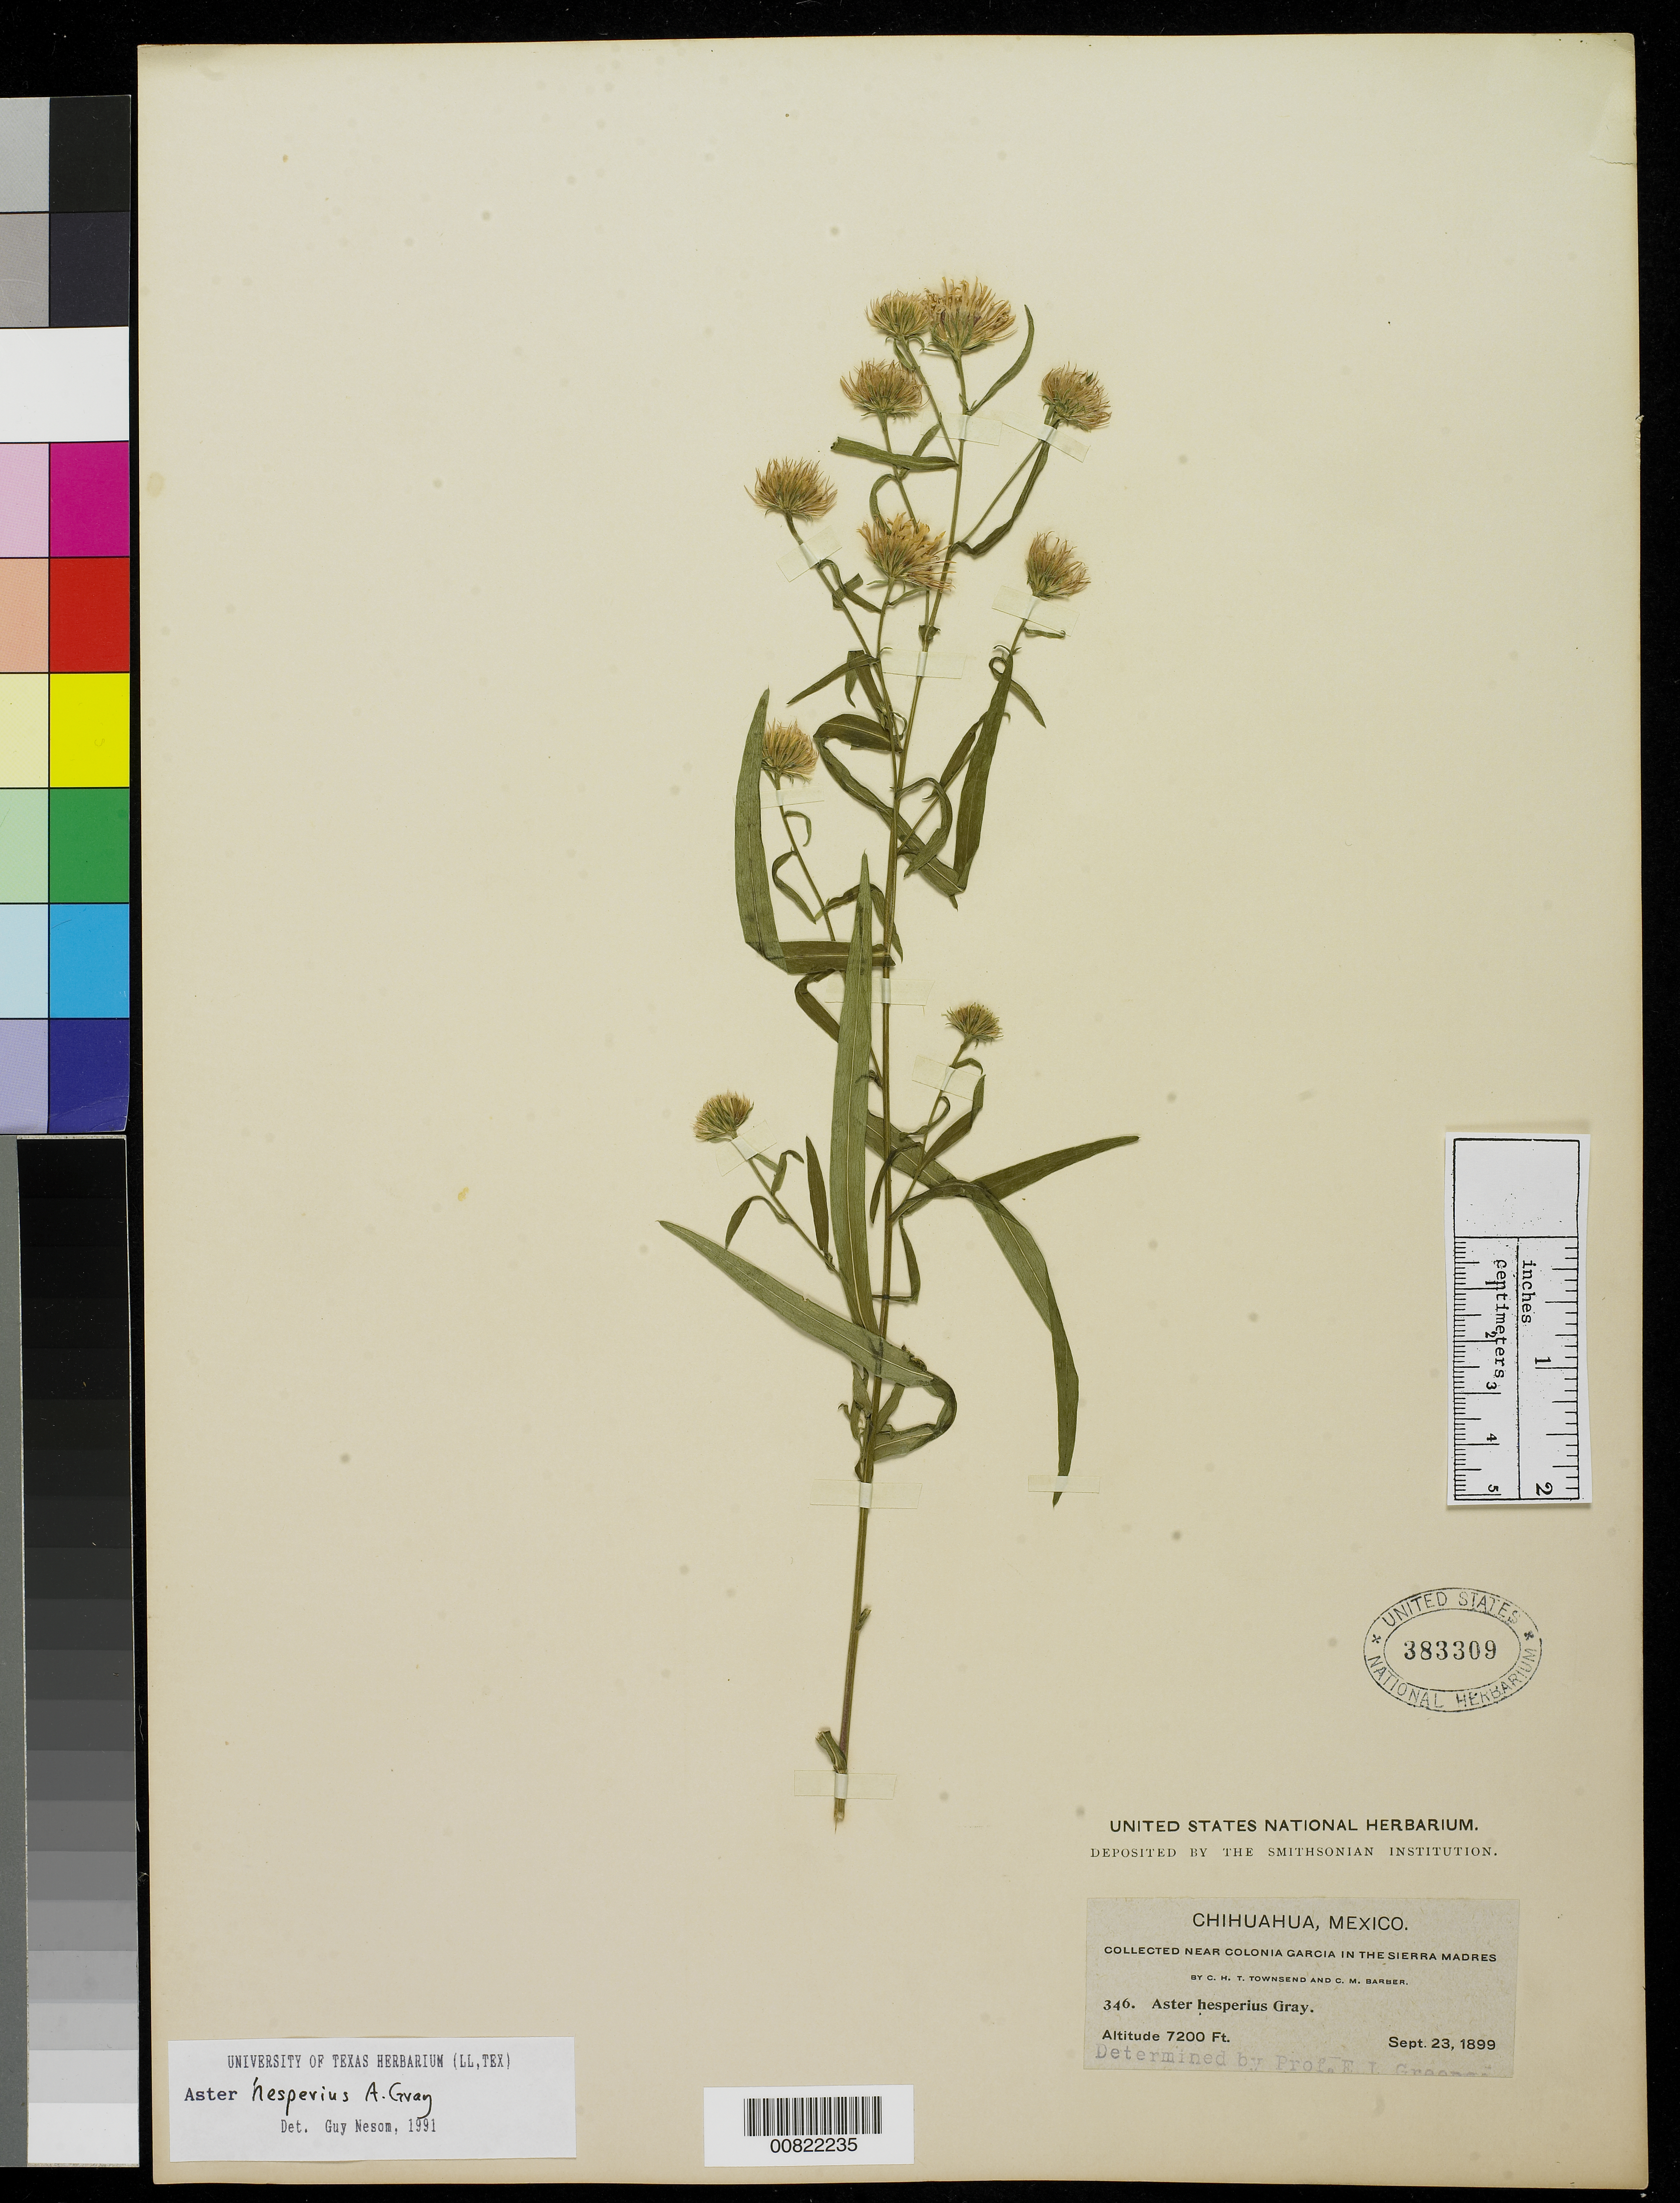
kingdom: Plantae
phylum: Tracheophyta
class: Magnoliopsida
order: Asterales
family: Asteraceae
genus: Symphyotrichum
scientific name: Symphyotrichum hesperium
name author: (A. Gray) Á. Löve & D. Löve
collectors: C. H. T. Townsend & C. Barber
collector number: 346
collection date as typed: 23 Sep 1899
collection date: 1899-09-23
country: Mexico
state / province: Chihuahua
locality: Near Colonia García in the Sierra Madre, Chihuahua.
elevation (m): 2195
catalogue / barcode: US 383309